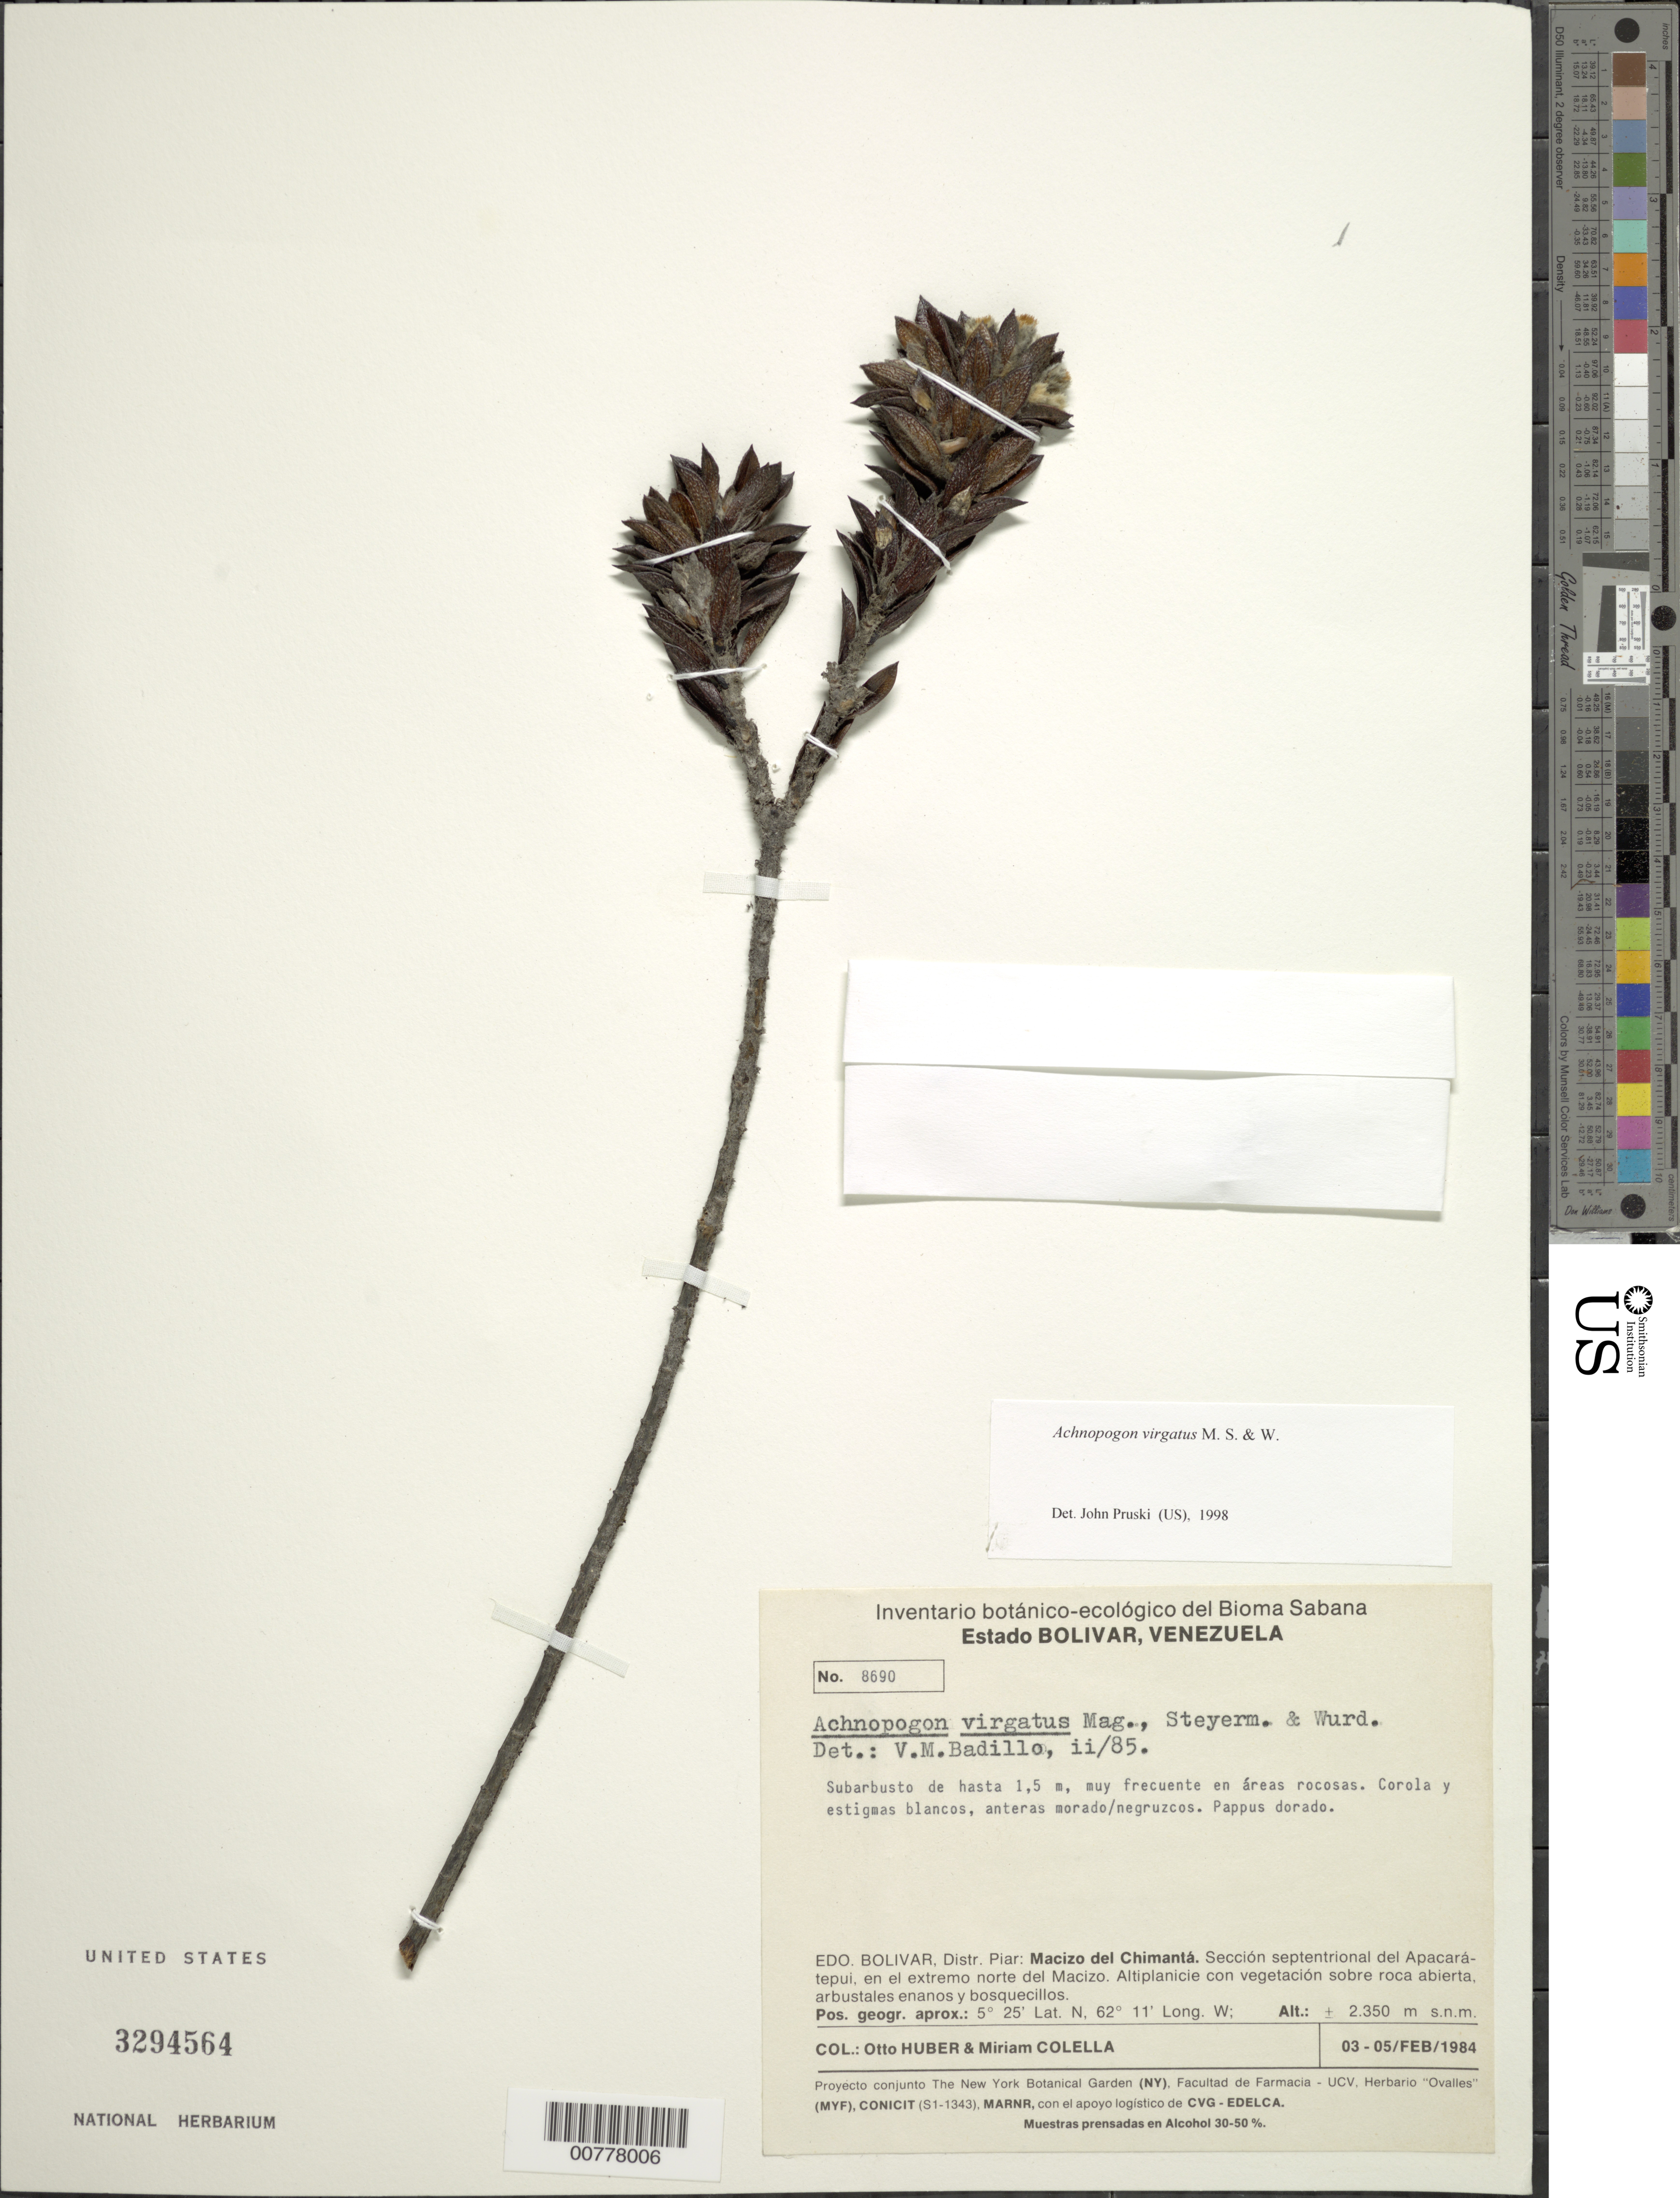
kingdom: Plantae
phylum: Tracheophyta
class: Magnoliopsida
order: Asterales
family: Asteraceae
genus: Achnopogon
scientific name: Achnopogon virgatus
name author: Maguire et al.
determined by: Pruski, J. F.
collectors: O. Huber & M. Colella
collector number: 8690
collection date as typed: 3-Feb-84 to 5-Feb-84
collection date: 1984-02-03/1984-02-05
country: Venezuela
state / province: Bolívar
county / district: Piar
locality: Macizo del Chimantá, sección septentríonal del Abacapá-tepuí, en el extremo norte del Macizo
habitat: Areas rocosas. Altiplanicie con vegetación sobre roca abierta, arbustales enanos y bosquecillos.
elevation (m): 2350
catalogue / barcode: US 3294564